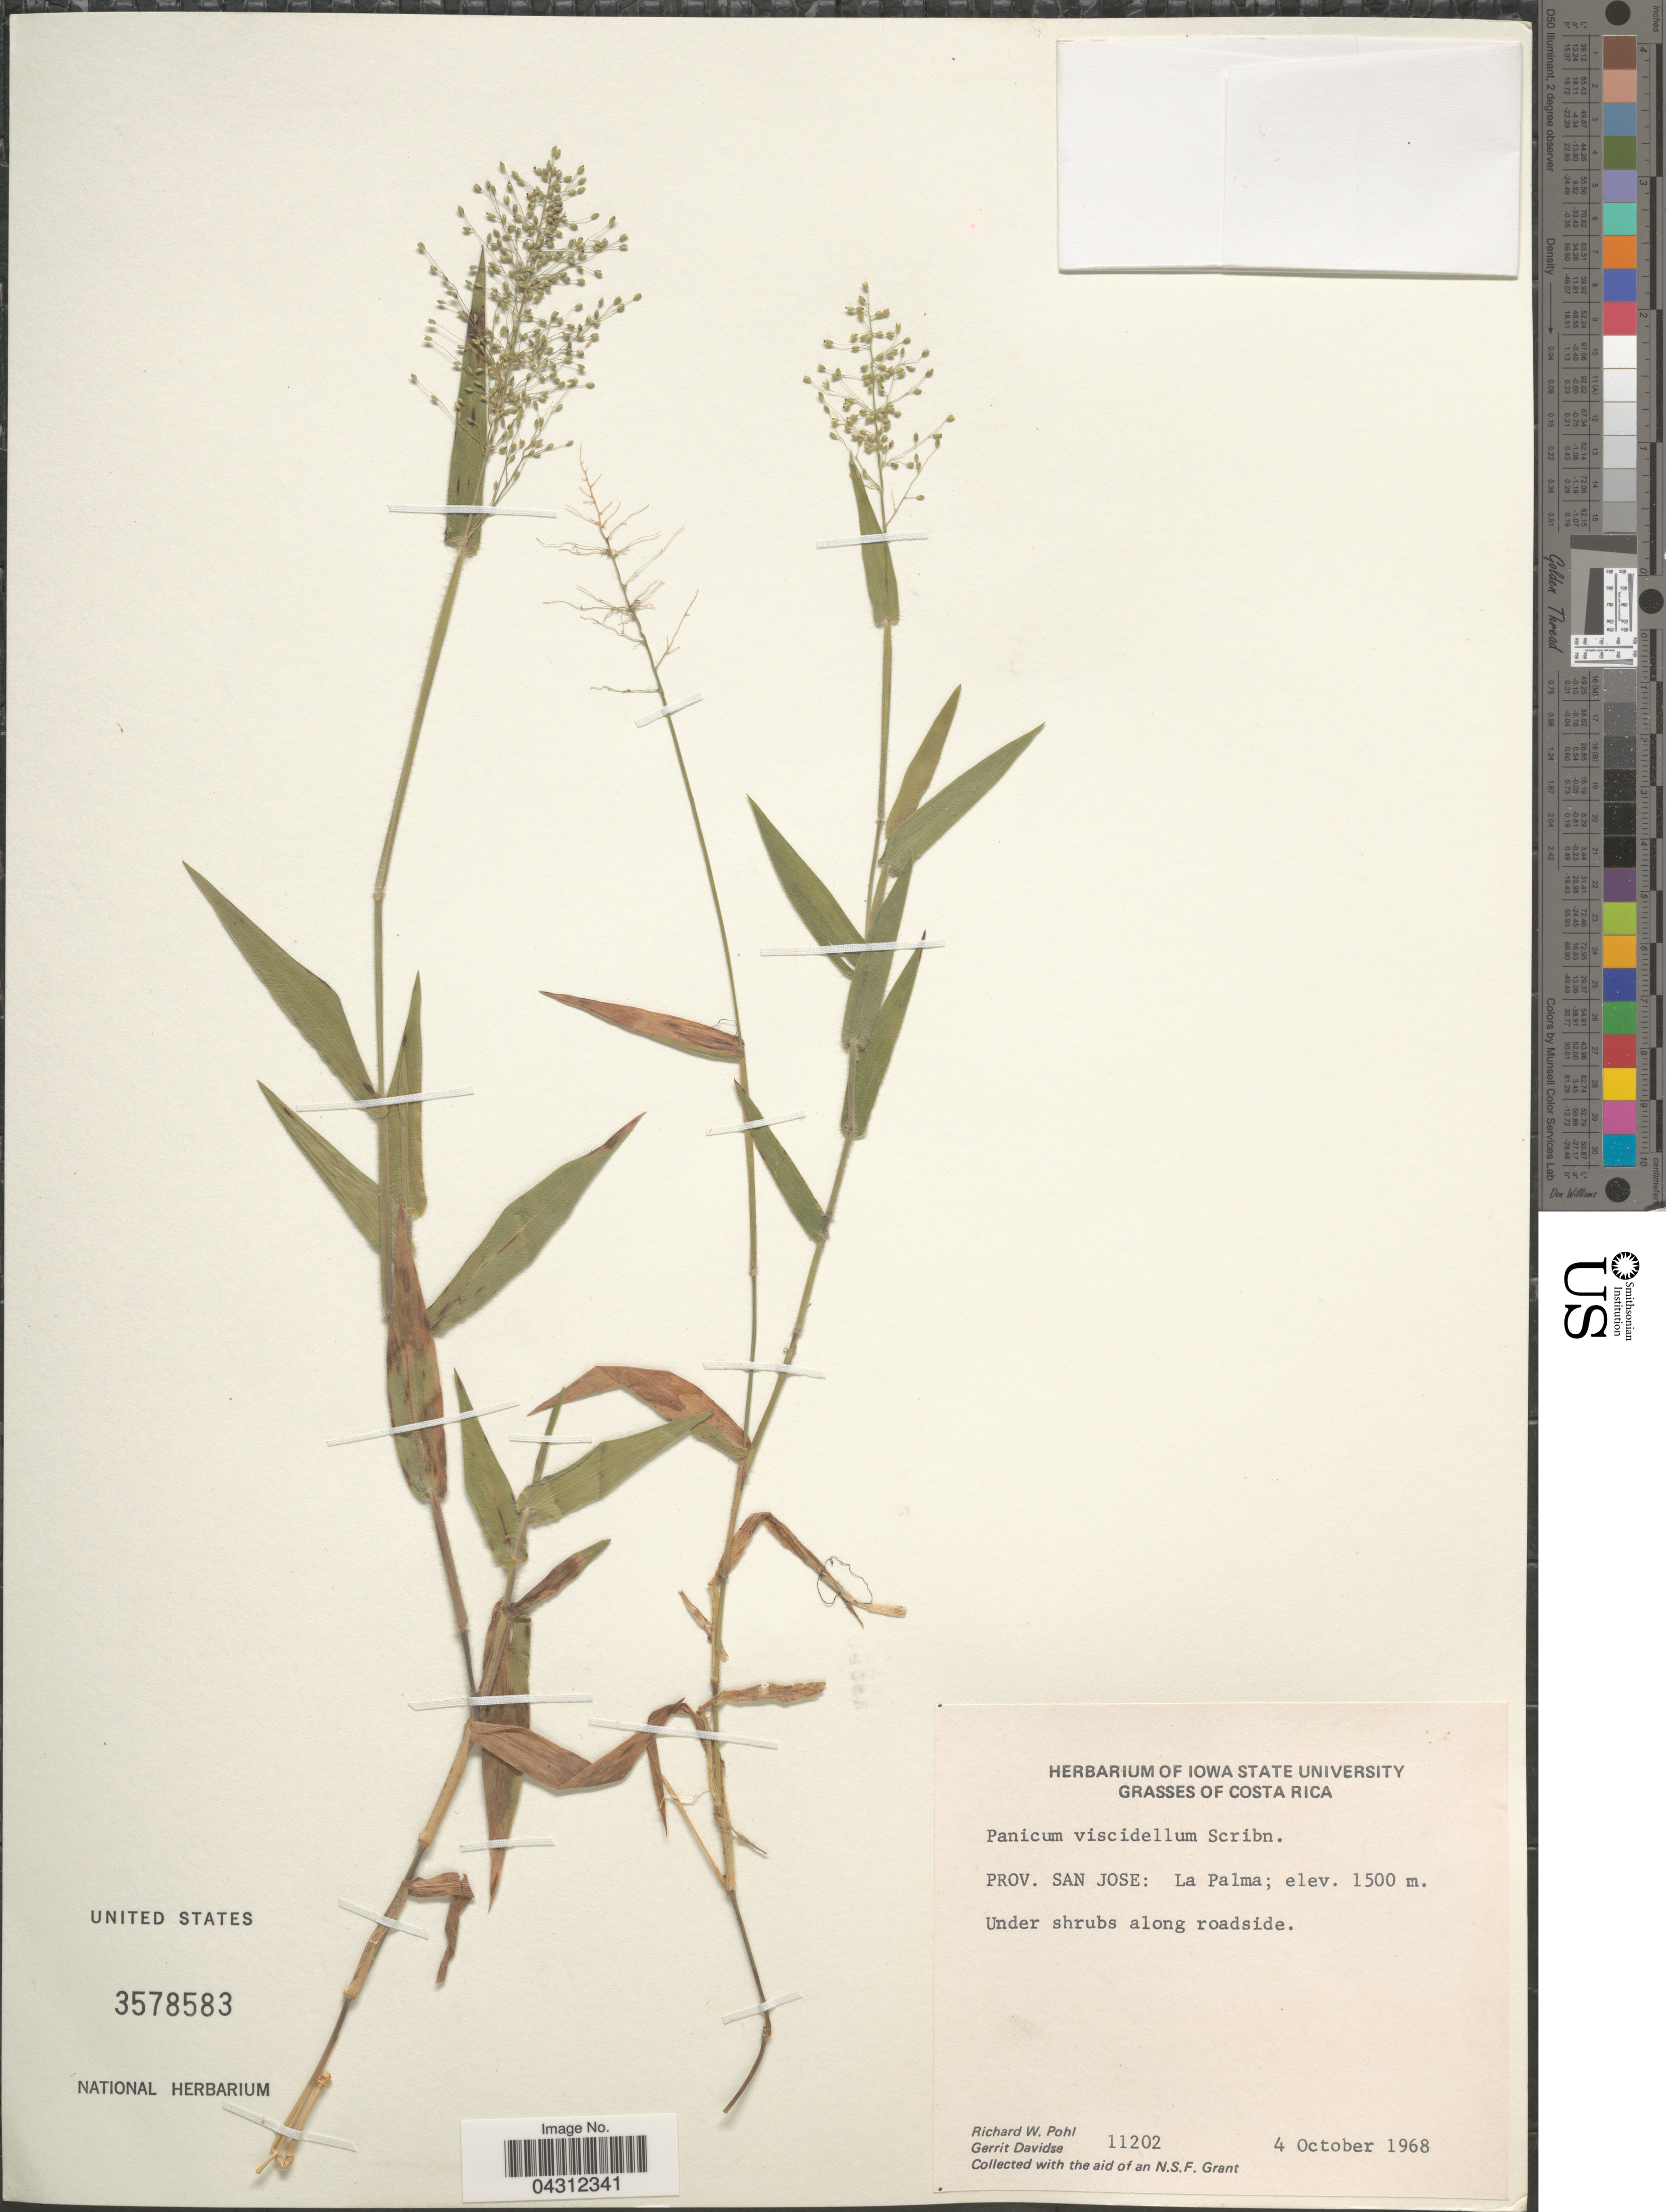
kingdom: Plantae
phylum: Tracheophyta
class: Liliopsida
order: Poales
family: Poaceae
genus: Dichanthelium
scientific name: Dichanthelium viscidellum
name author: (Scribn.) Gould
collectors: R. W. Pohl & G. Davidse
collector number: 11202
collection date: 1968-10-04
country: Costa Rica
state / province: San José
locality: La Palma.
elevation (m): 1500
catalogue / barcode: US 3578583